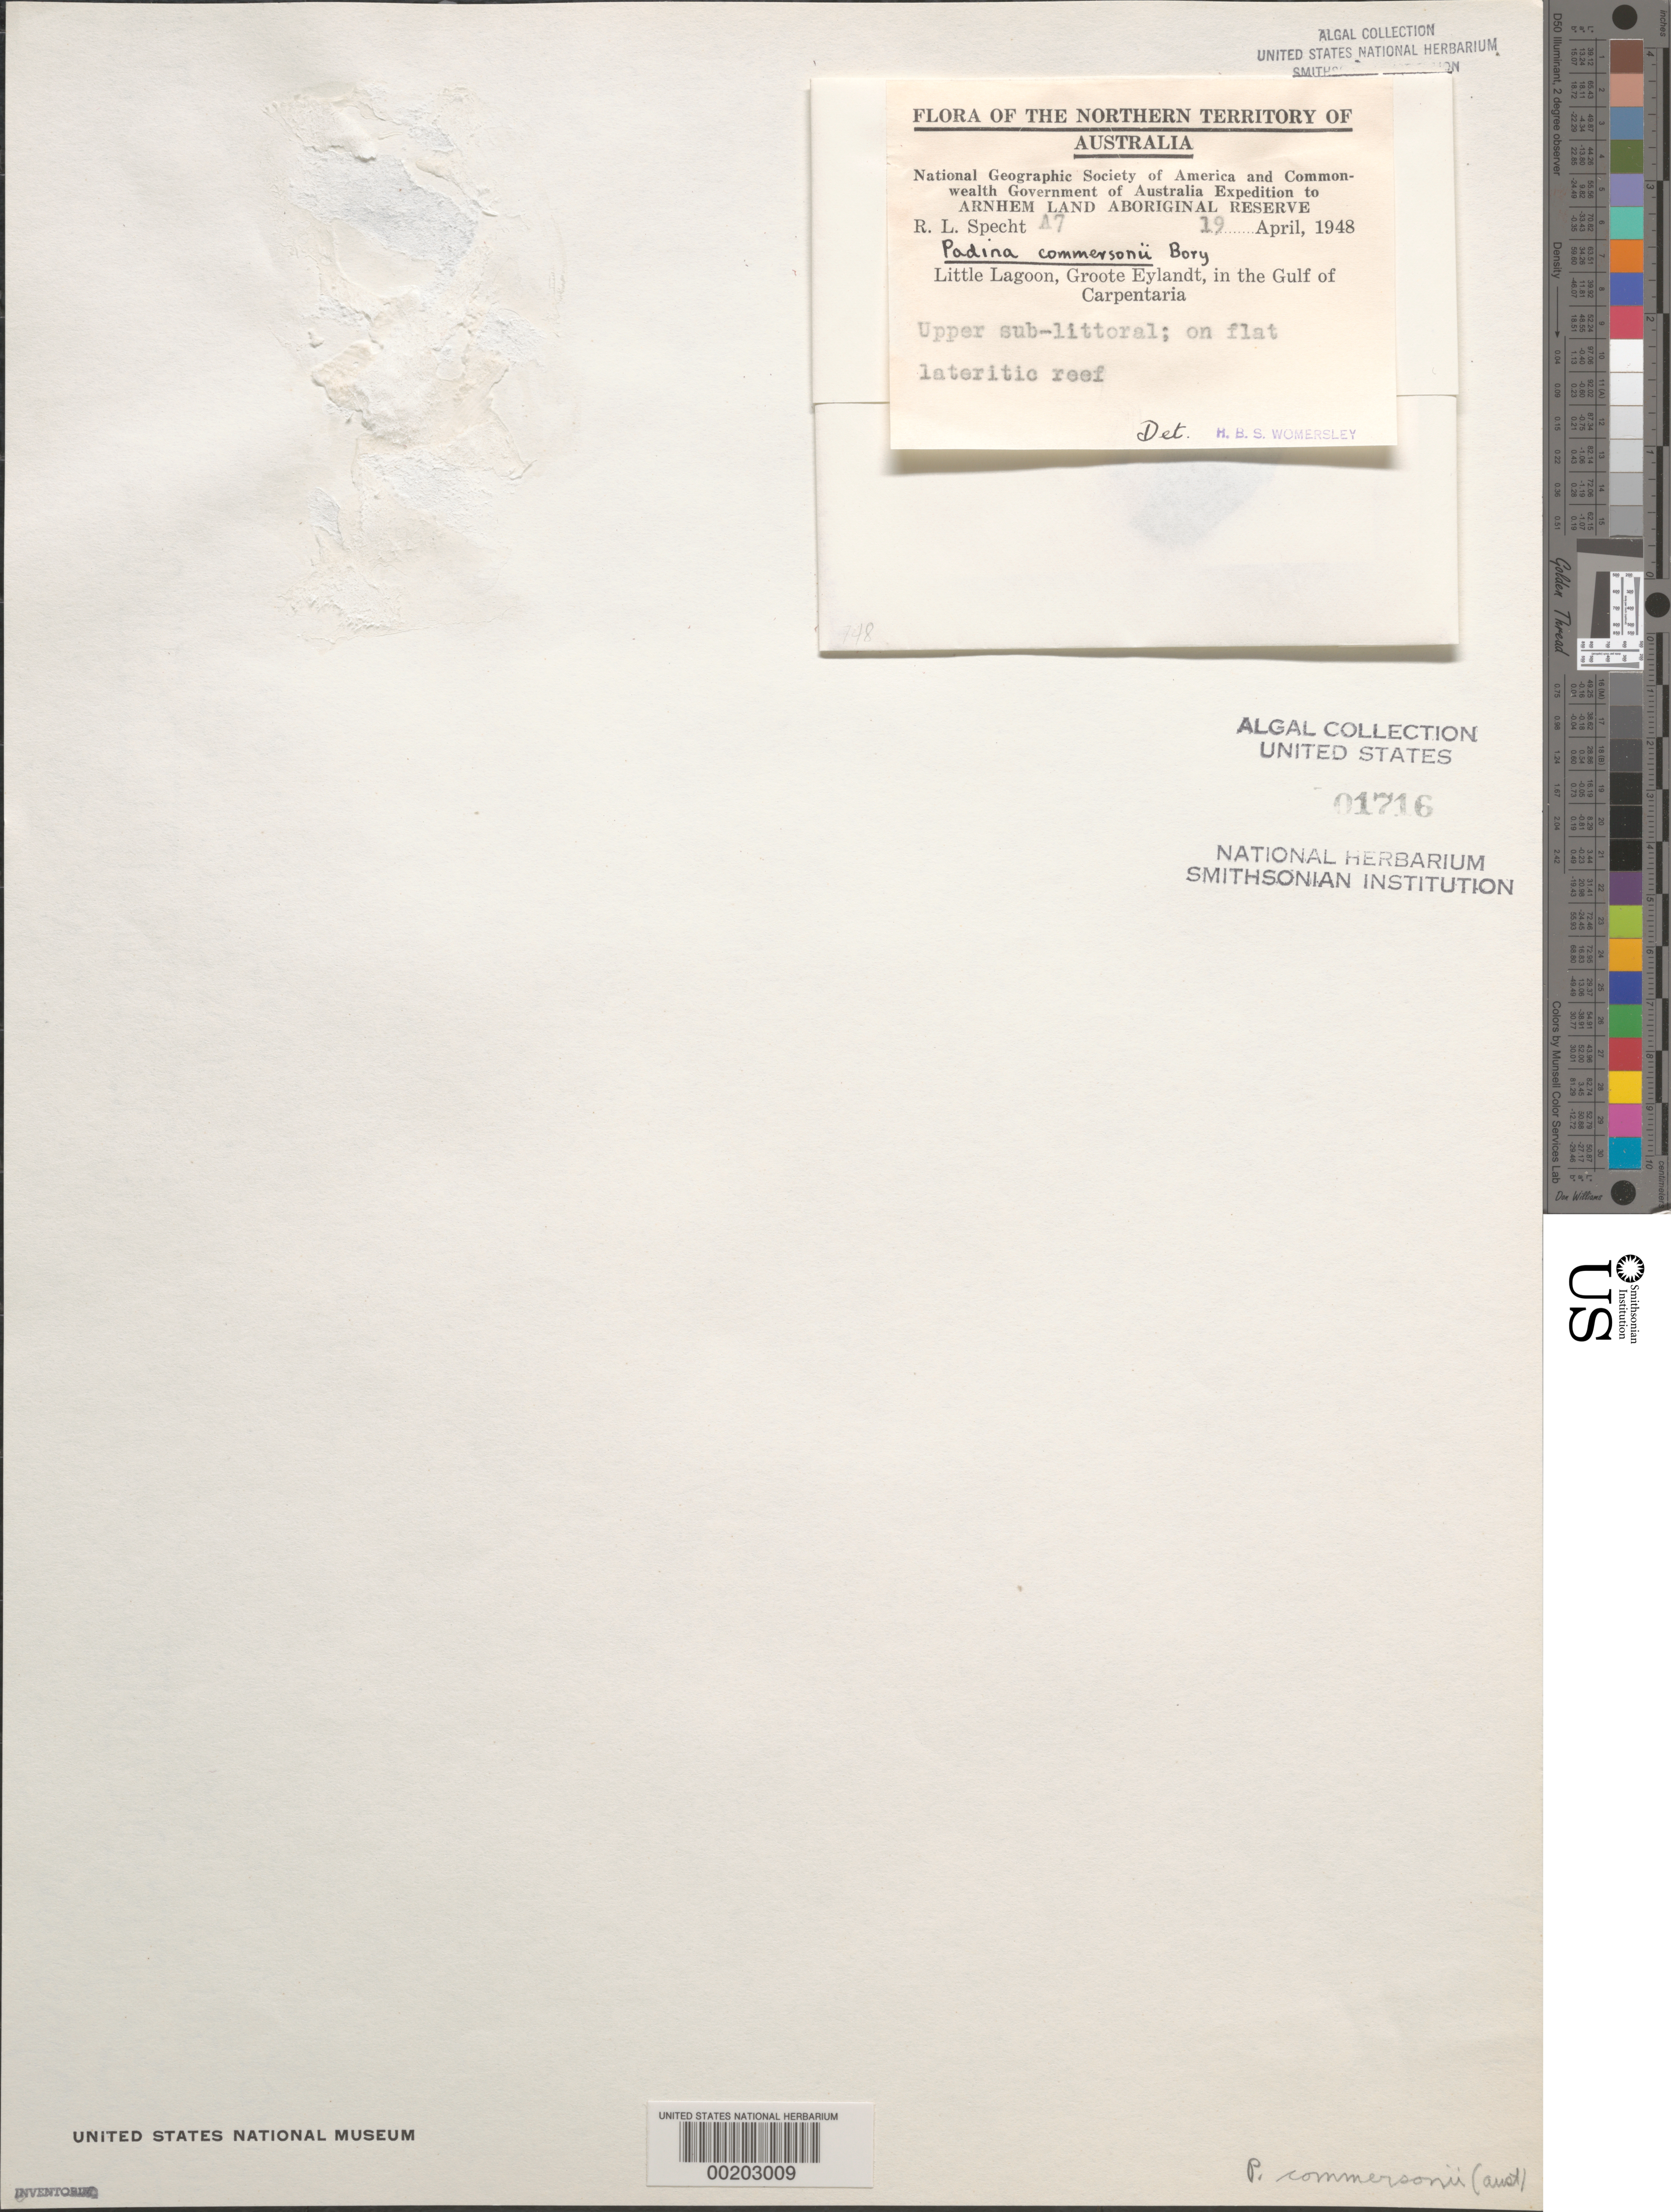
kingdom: Chromista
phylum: Ochrophyta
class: Phaeophyceae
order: Dictyotales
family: Dictyotaceae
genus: Padina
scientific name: Padina boryana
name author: Thivy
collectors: R. L. Specht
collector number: A7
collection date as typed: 19 Apr 1948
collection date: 1948-04-19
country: Australia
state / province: Northern Territory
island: Groote Eylandt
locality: Little Lagoon, Gulf of Carpentaria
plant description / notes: National Geographic Society of America and Commonwealth Government of Australia Expedition to Arnhem Land Aboriginal Reserve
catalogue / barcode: US 1716